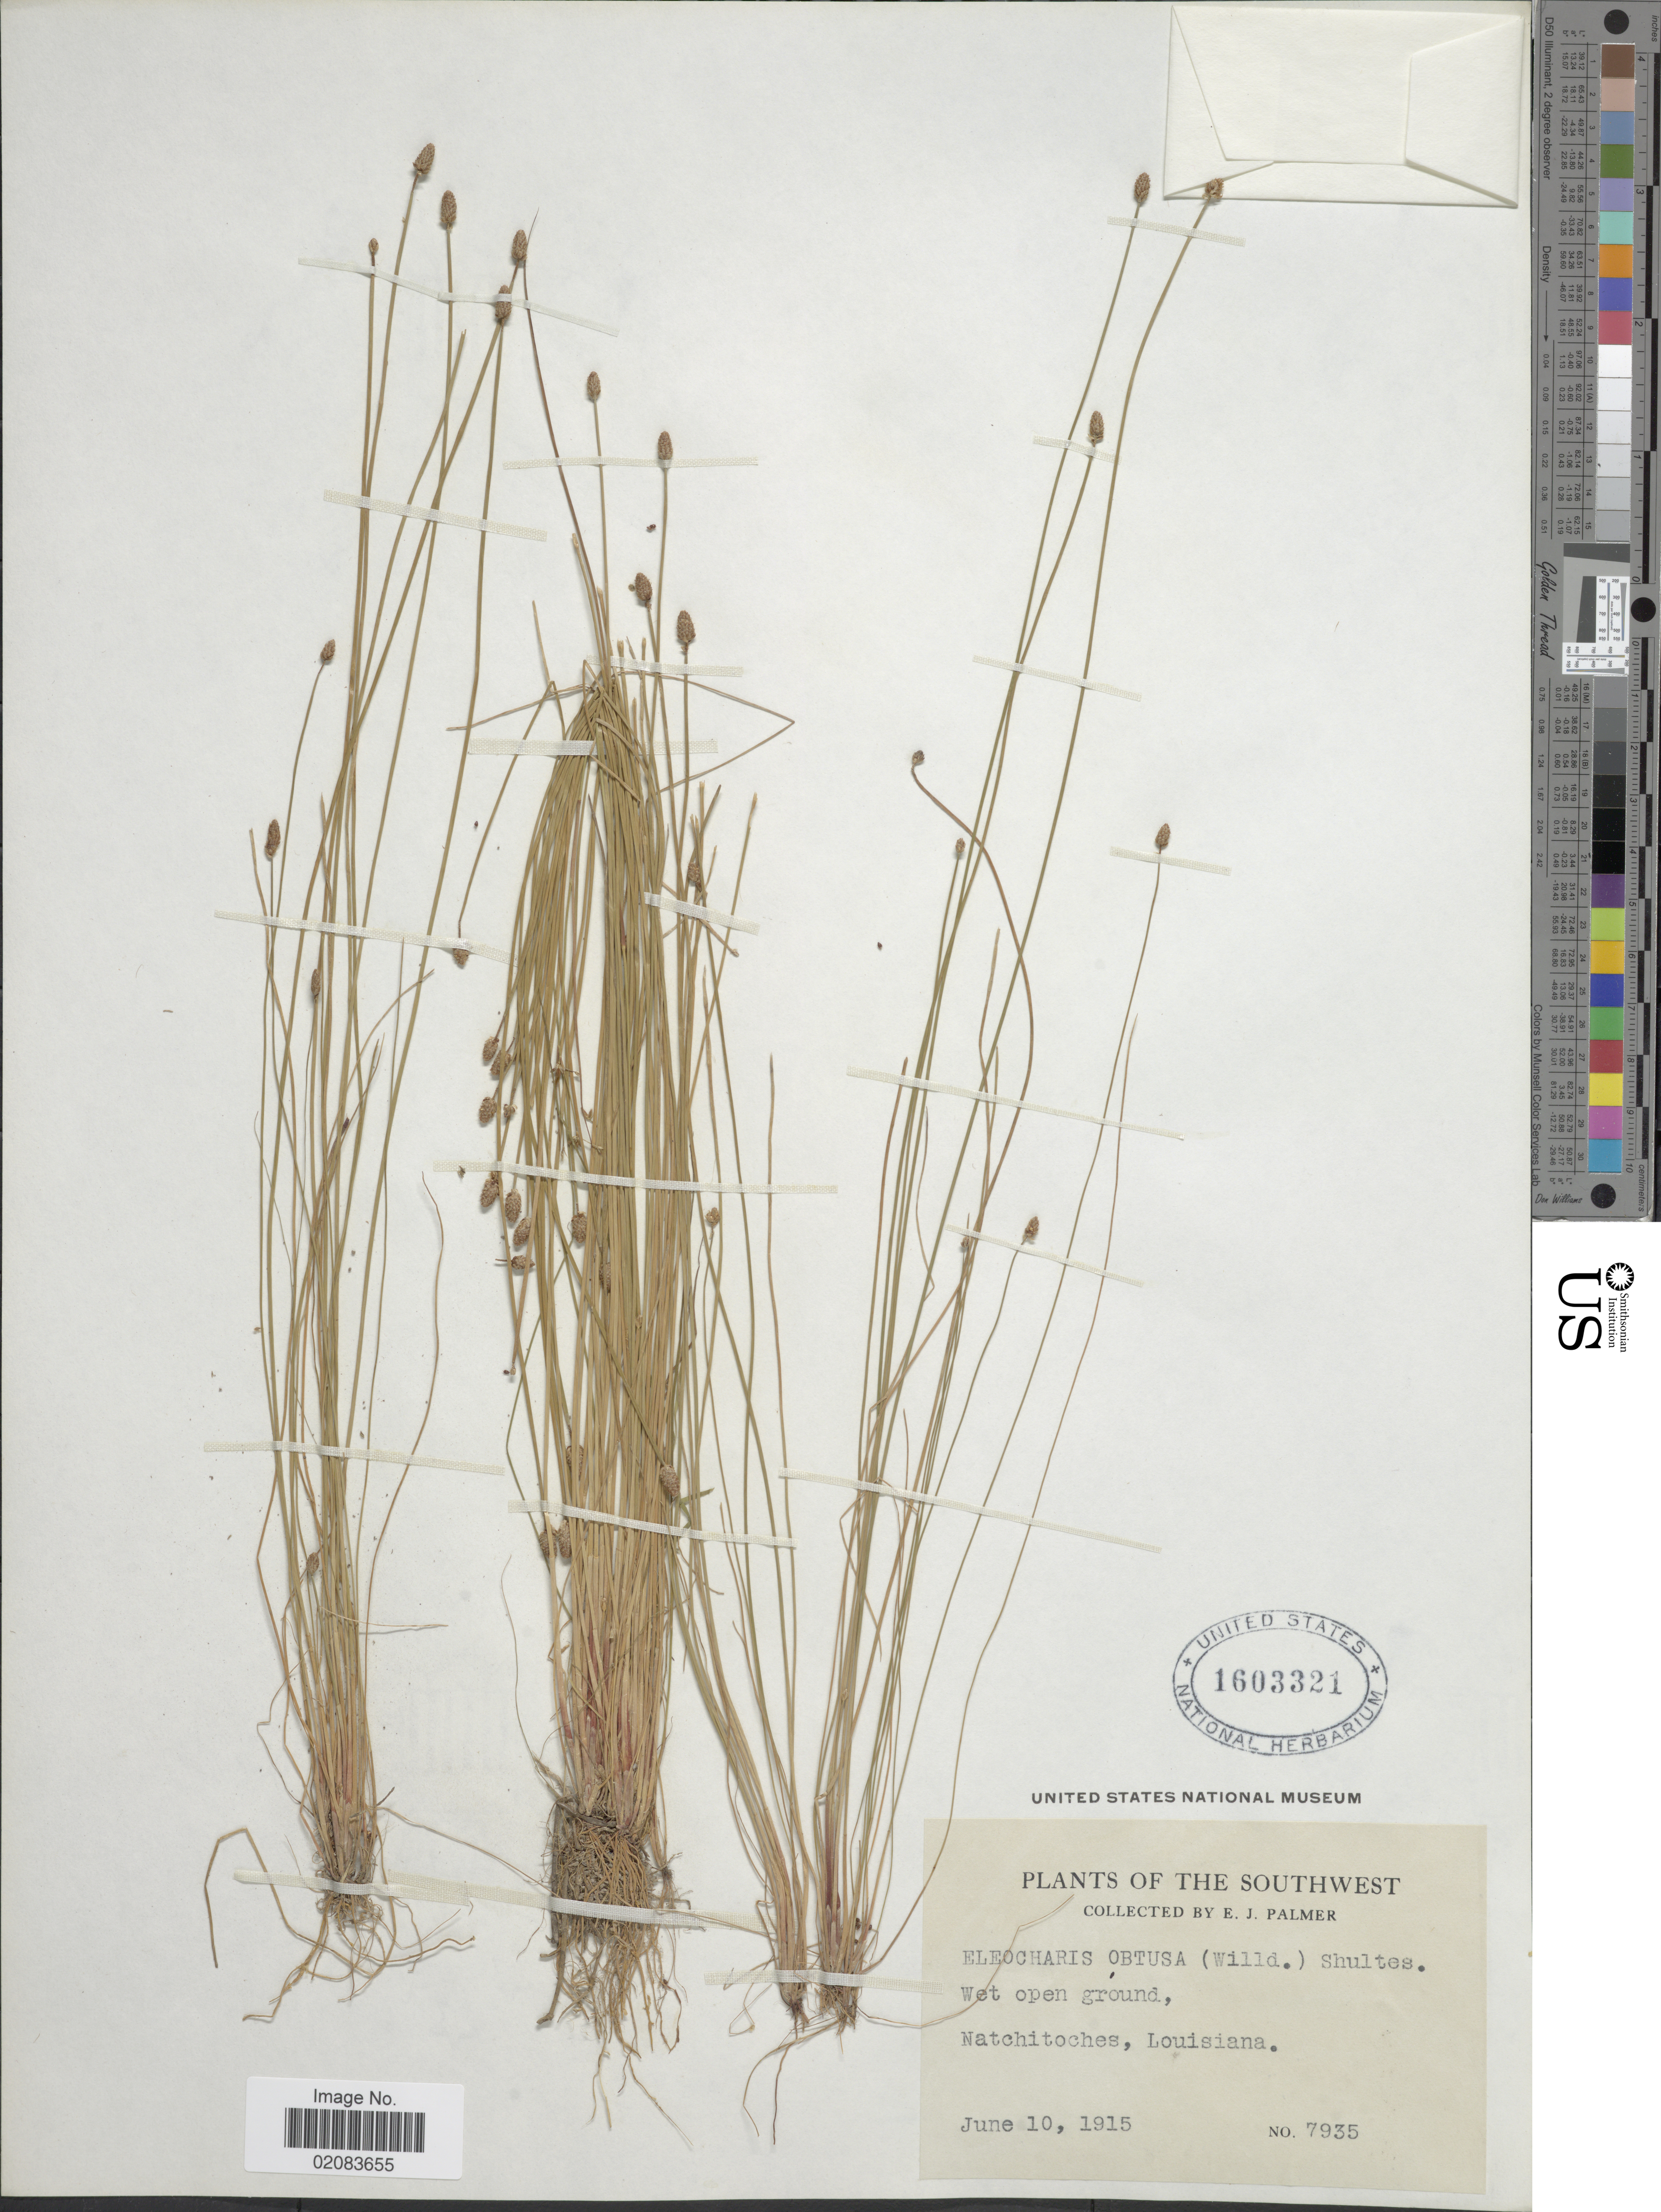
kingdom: Plantae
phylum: Tracheophyta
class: Liliopsida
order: Poales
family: Cyperaceae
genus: Eleocharis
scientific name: Eleocharis obtusa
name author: (Willd.) Schult.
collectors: E. J. Palmer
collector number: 7935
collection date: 1915-06-10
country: United States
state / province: Louisiana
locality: Southwest, wet open ground, Natchitoches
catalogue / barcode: US 1603321